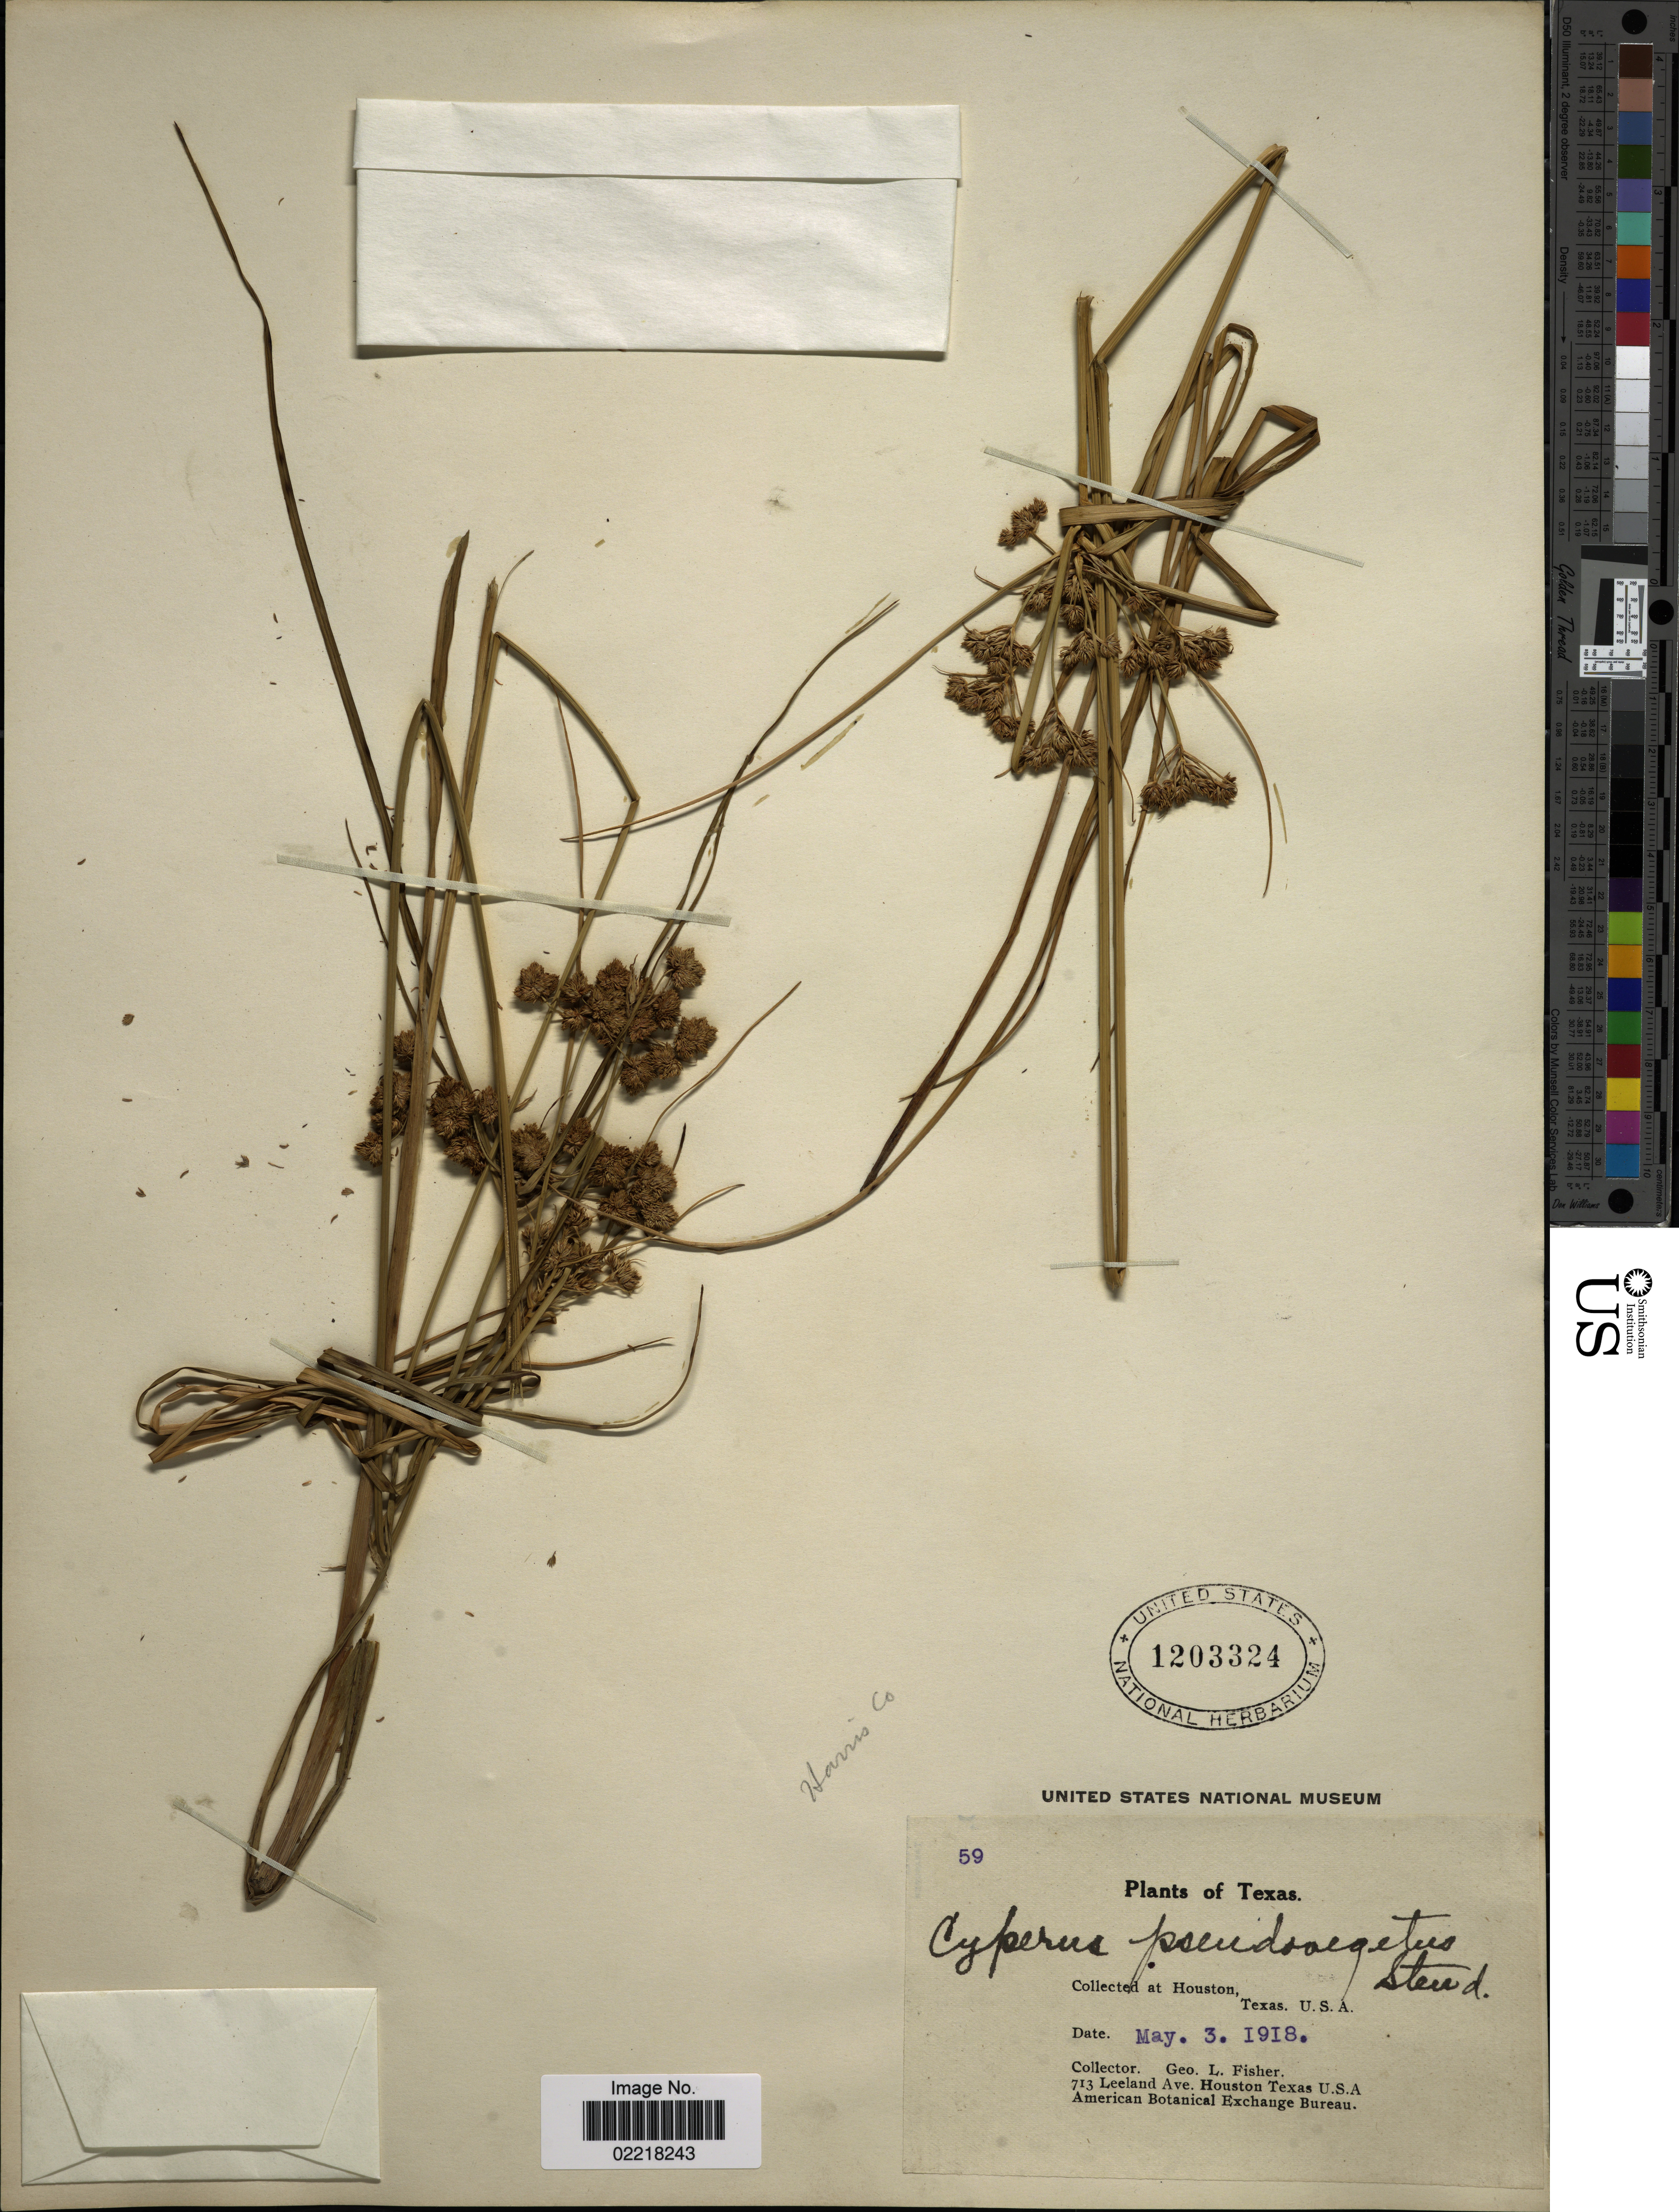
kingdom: Plantae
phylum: Tracheophyta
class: Liliopsida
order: Poales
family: Cyperaceae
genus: Cyperus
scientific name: Cyperus pseudovegetus Steud.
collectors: G. L. Fisher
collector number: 59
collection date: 1918-05-03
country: United States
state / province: Texas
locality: Houston, U.S.A.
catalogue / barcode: US 1203324